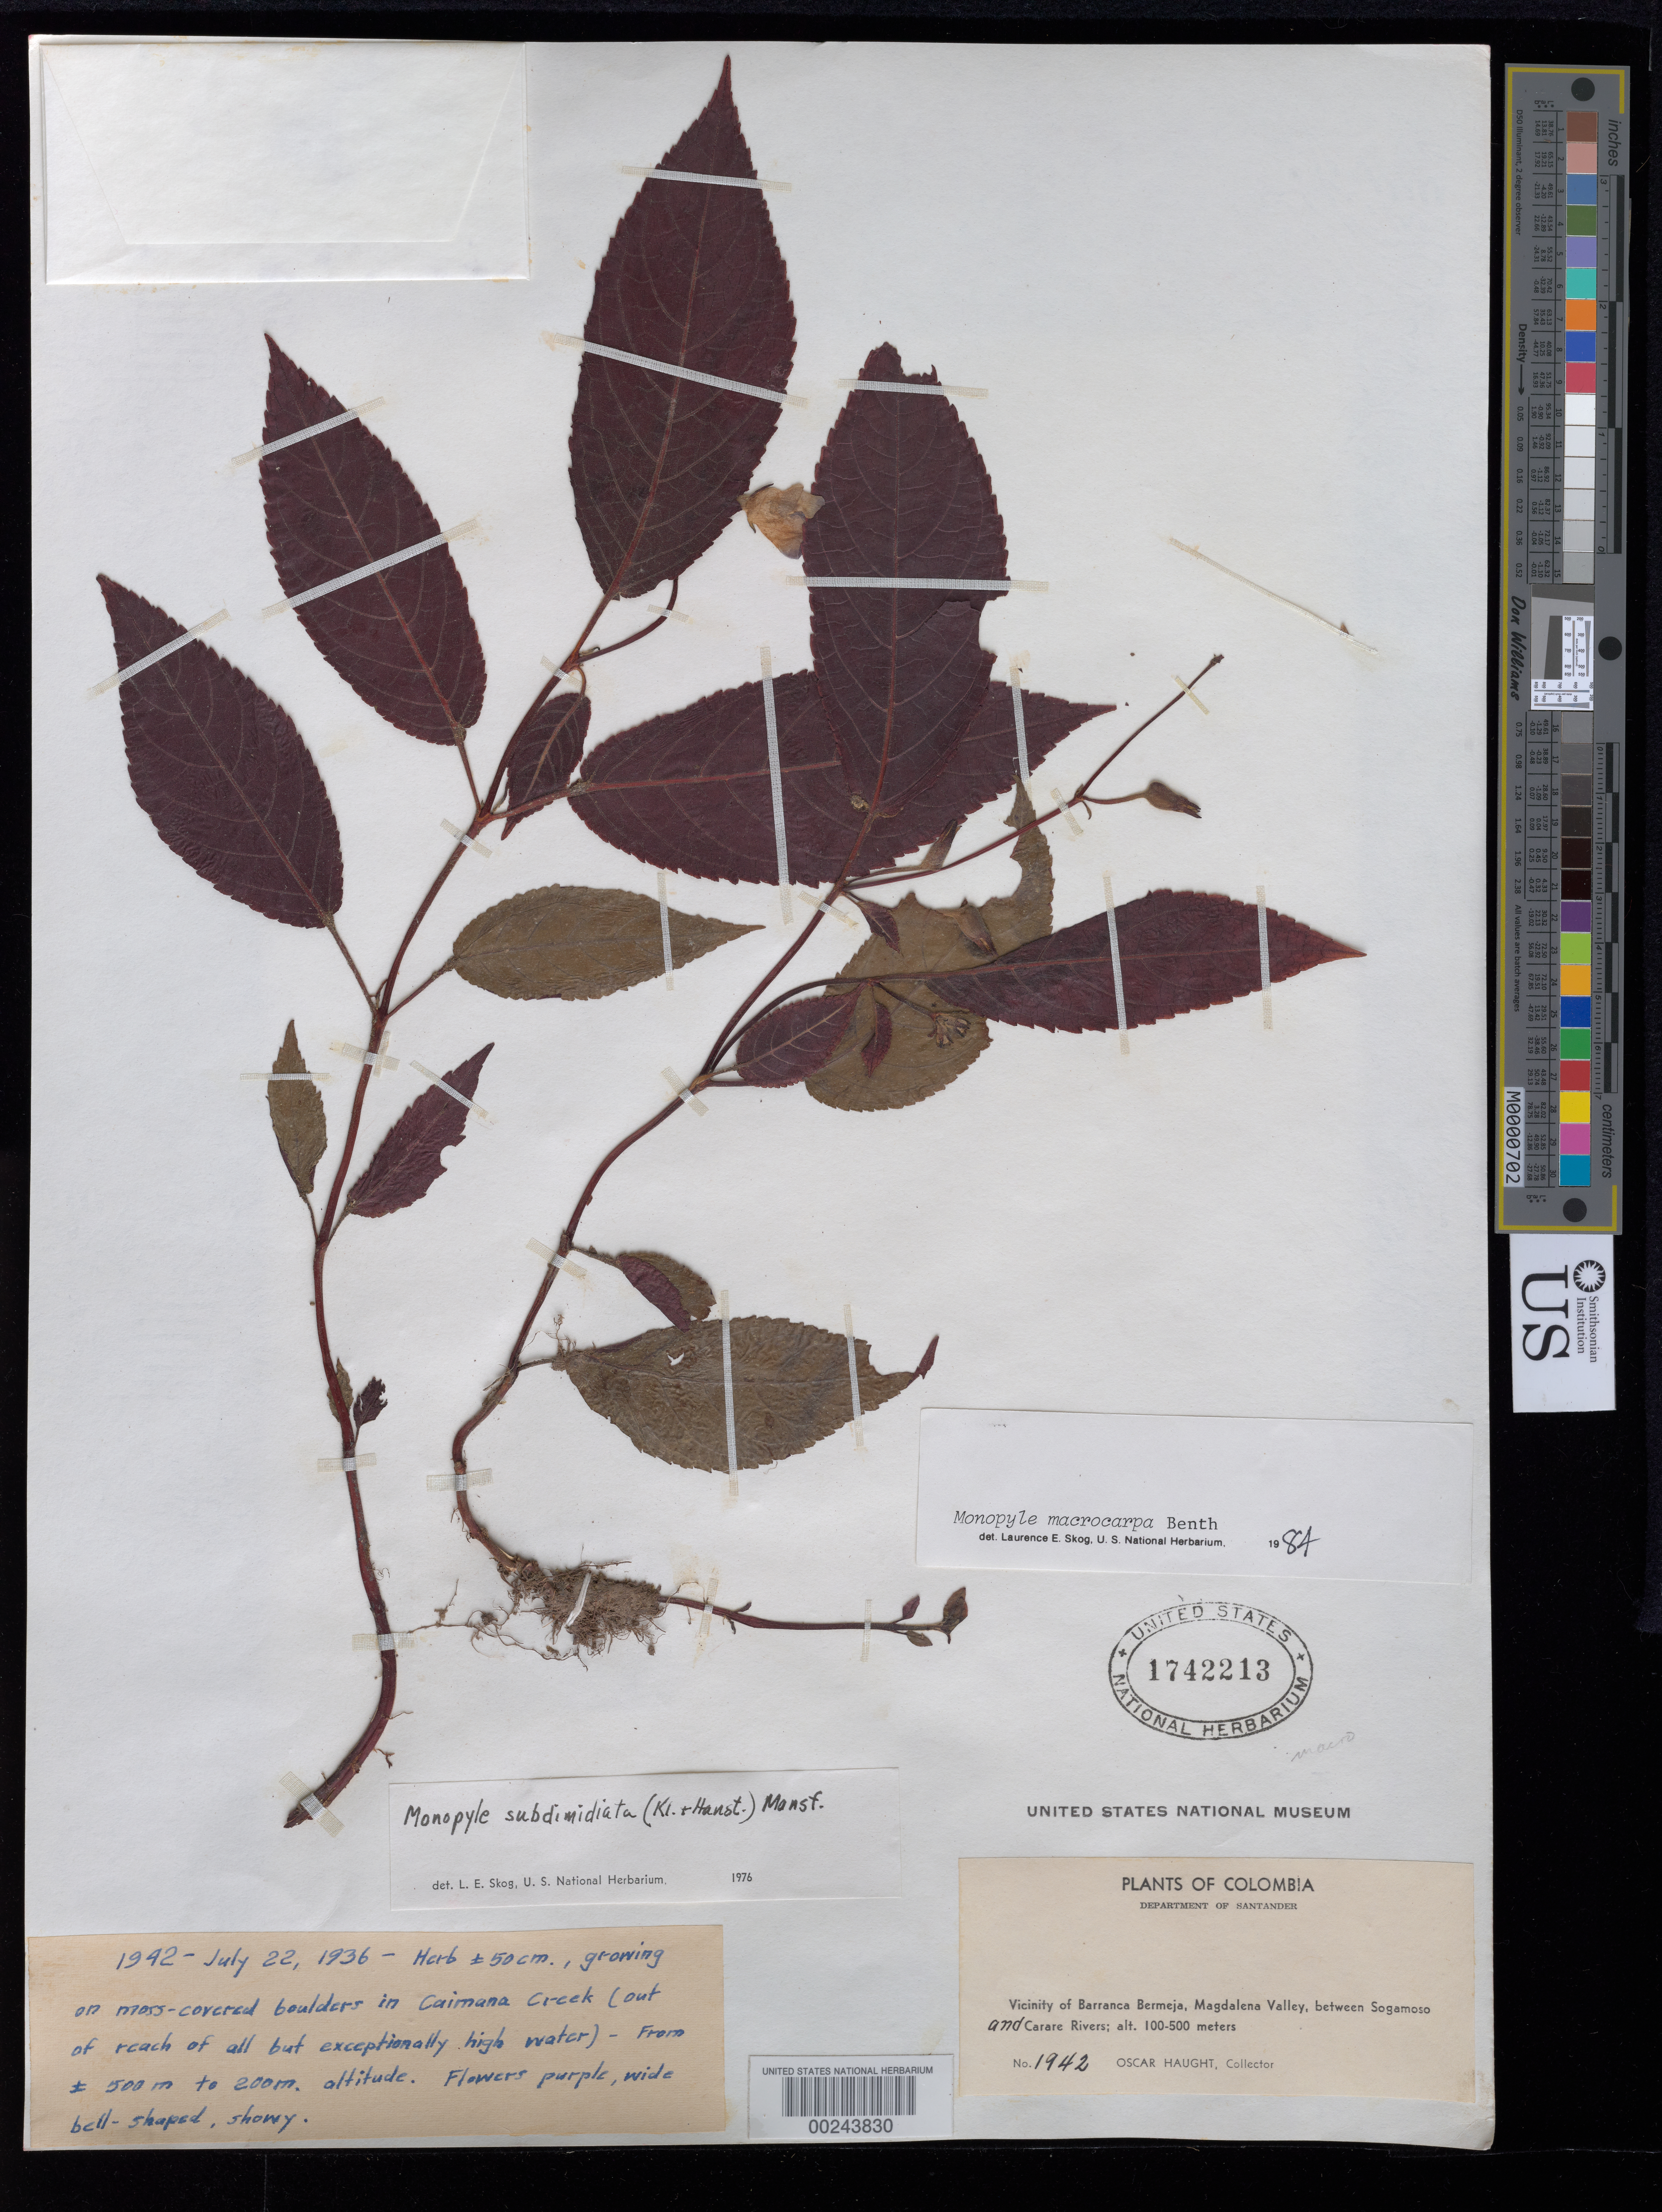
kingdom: Plantae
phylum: Tracheophyta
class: Magnoliopsida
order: Lamiales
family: Gesneriaceae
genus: Monopyle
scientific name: Monopyle macrocarpa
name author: Benth.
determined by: Skog, Laurence E.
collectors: O. L. Haught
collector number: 1942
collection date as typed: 22 Jul 1936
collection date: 1936-07-22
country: Colombia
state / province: Santander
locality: Vicinity of Barranca Bermeja, Magdalena Valley, between Sogamoso and Carare Rivers; Caimana Creek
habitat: Growing on moss-covered boulders in creek (out of reach of all but exceptionally high water)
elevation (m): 200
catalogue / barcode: US 1742213